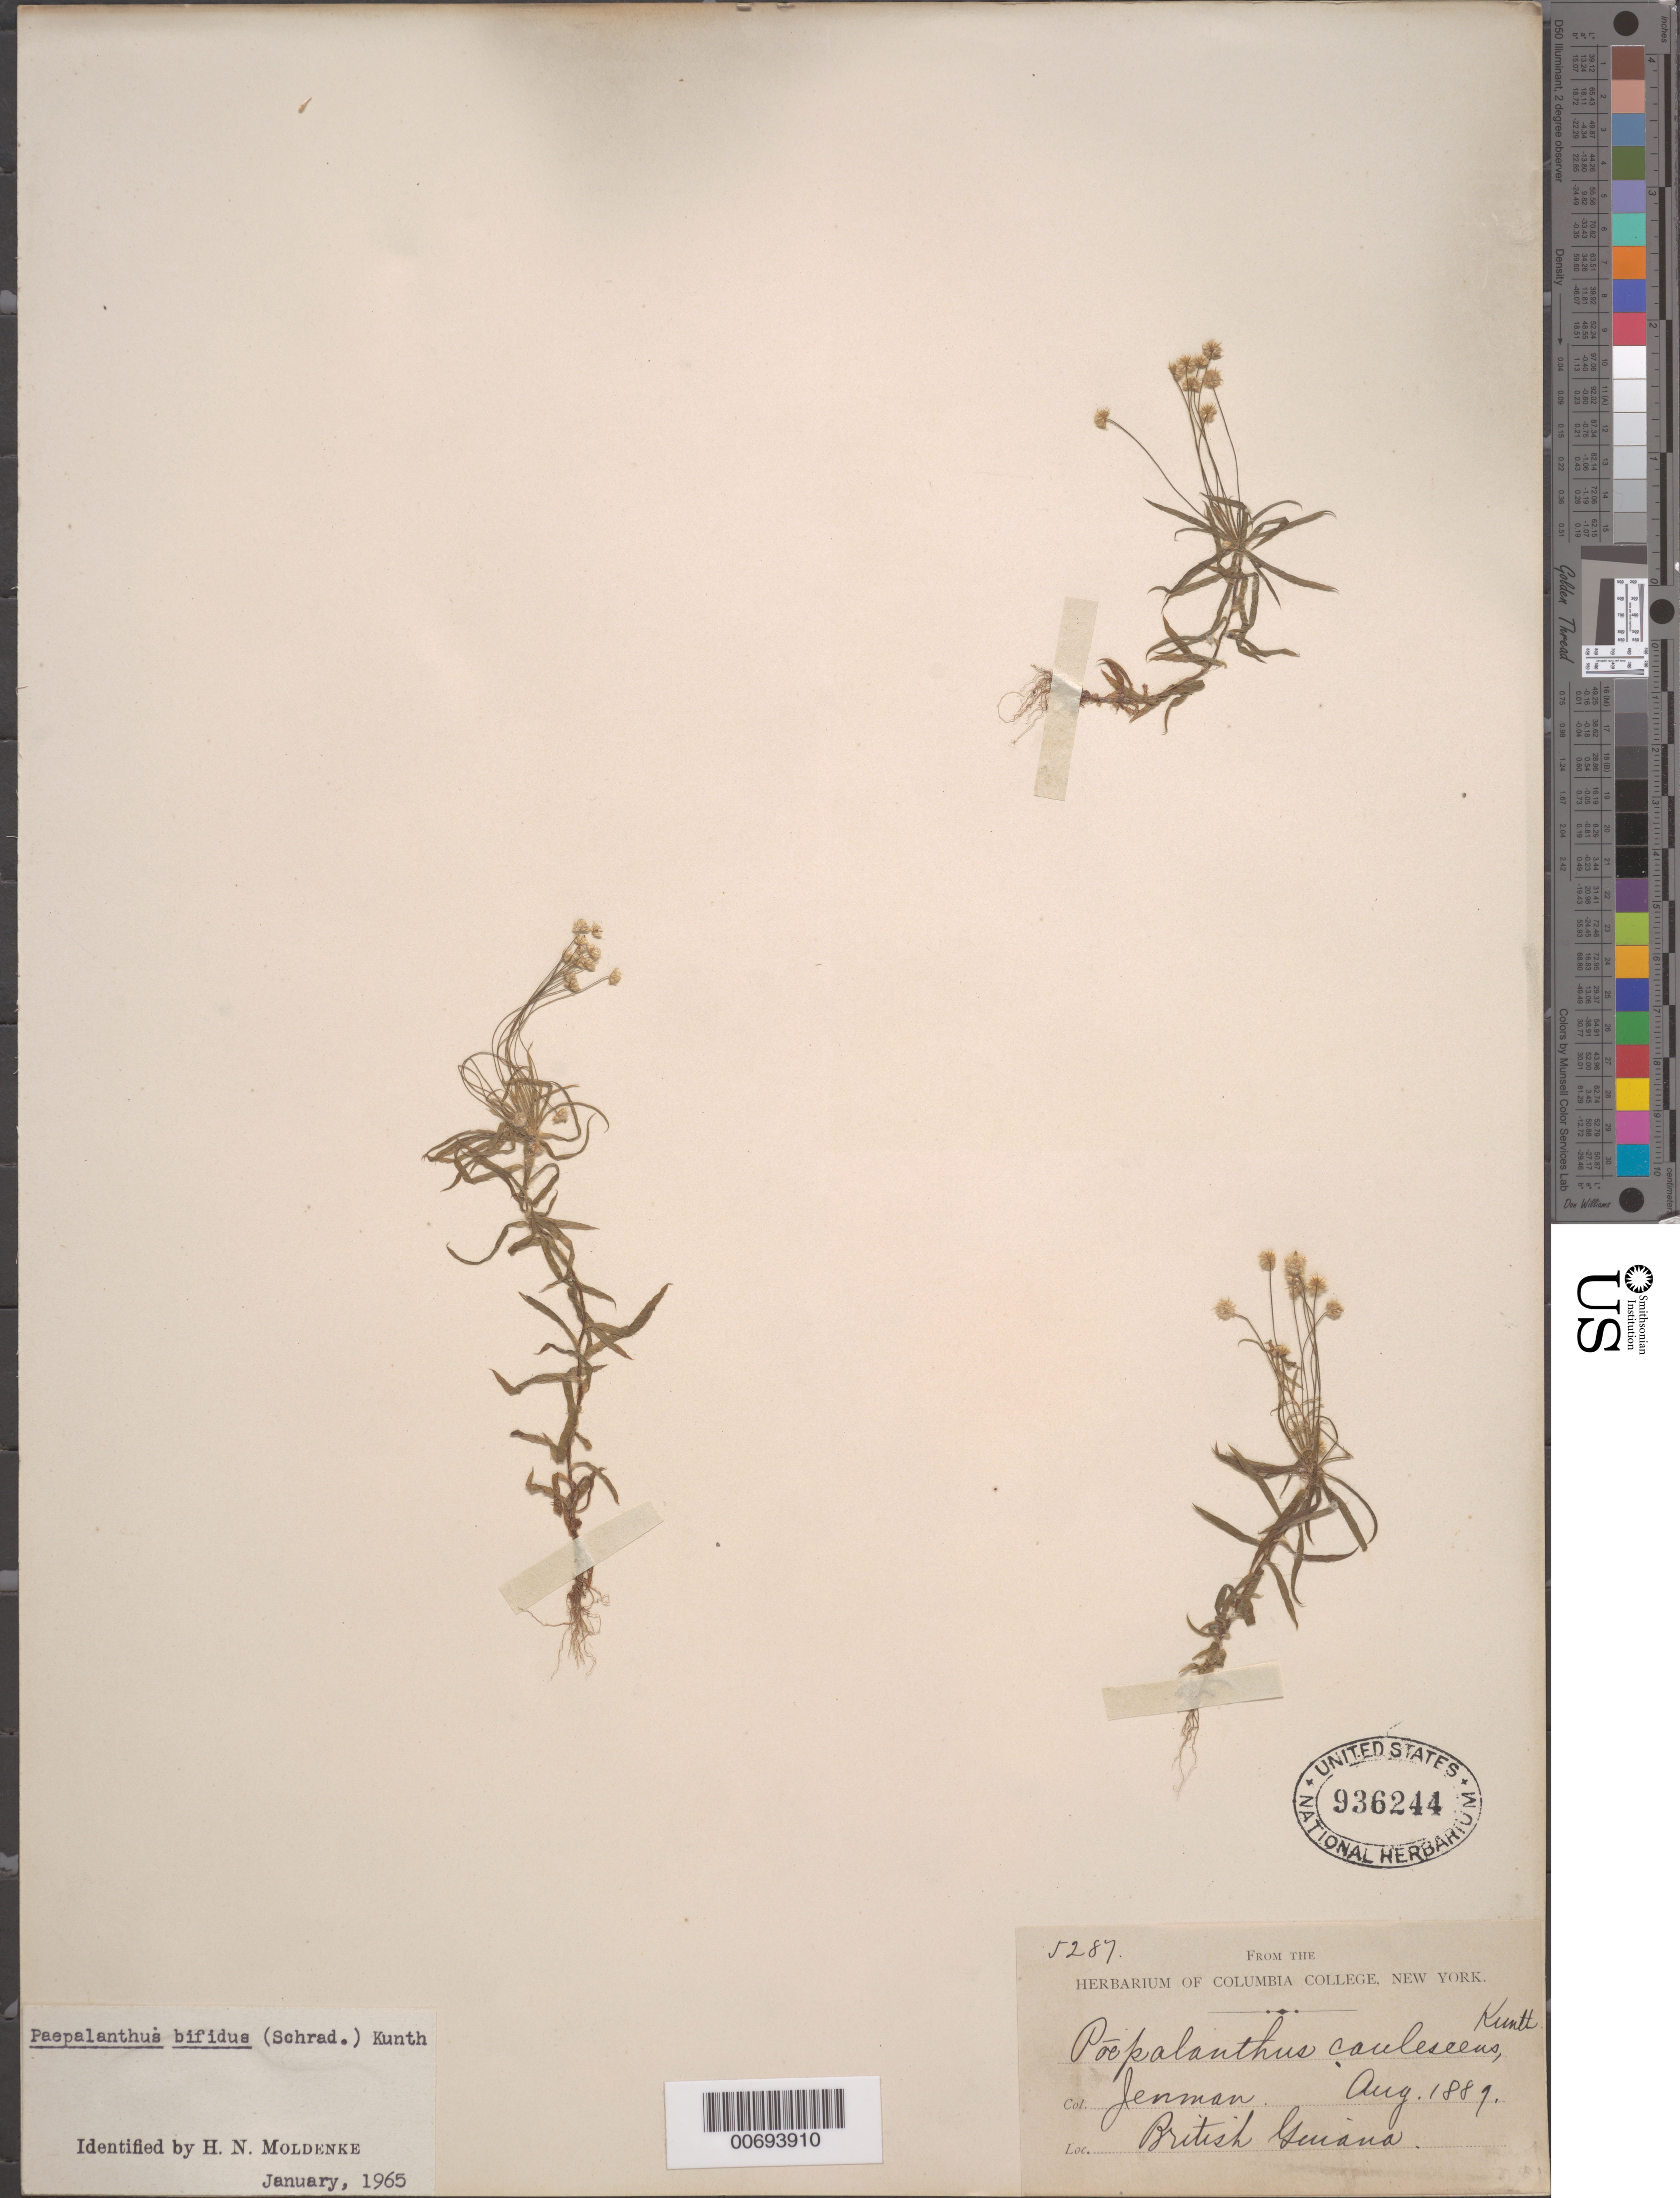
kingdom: Plantae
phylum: Tracheophyta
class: Liliopsida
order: Poales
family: Eriocaulaceae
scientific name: Giuliettia bifida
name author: (Schrad.) Andrino & Sano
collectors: G. S. Jenman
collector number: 5287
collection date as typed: August 1889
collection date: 1889-08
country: Guyana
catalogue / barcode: US 936244